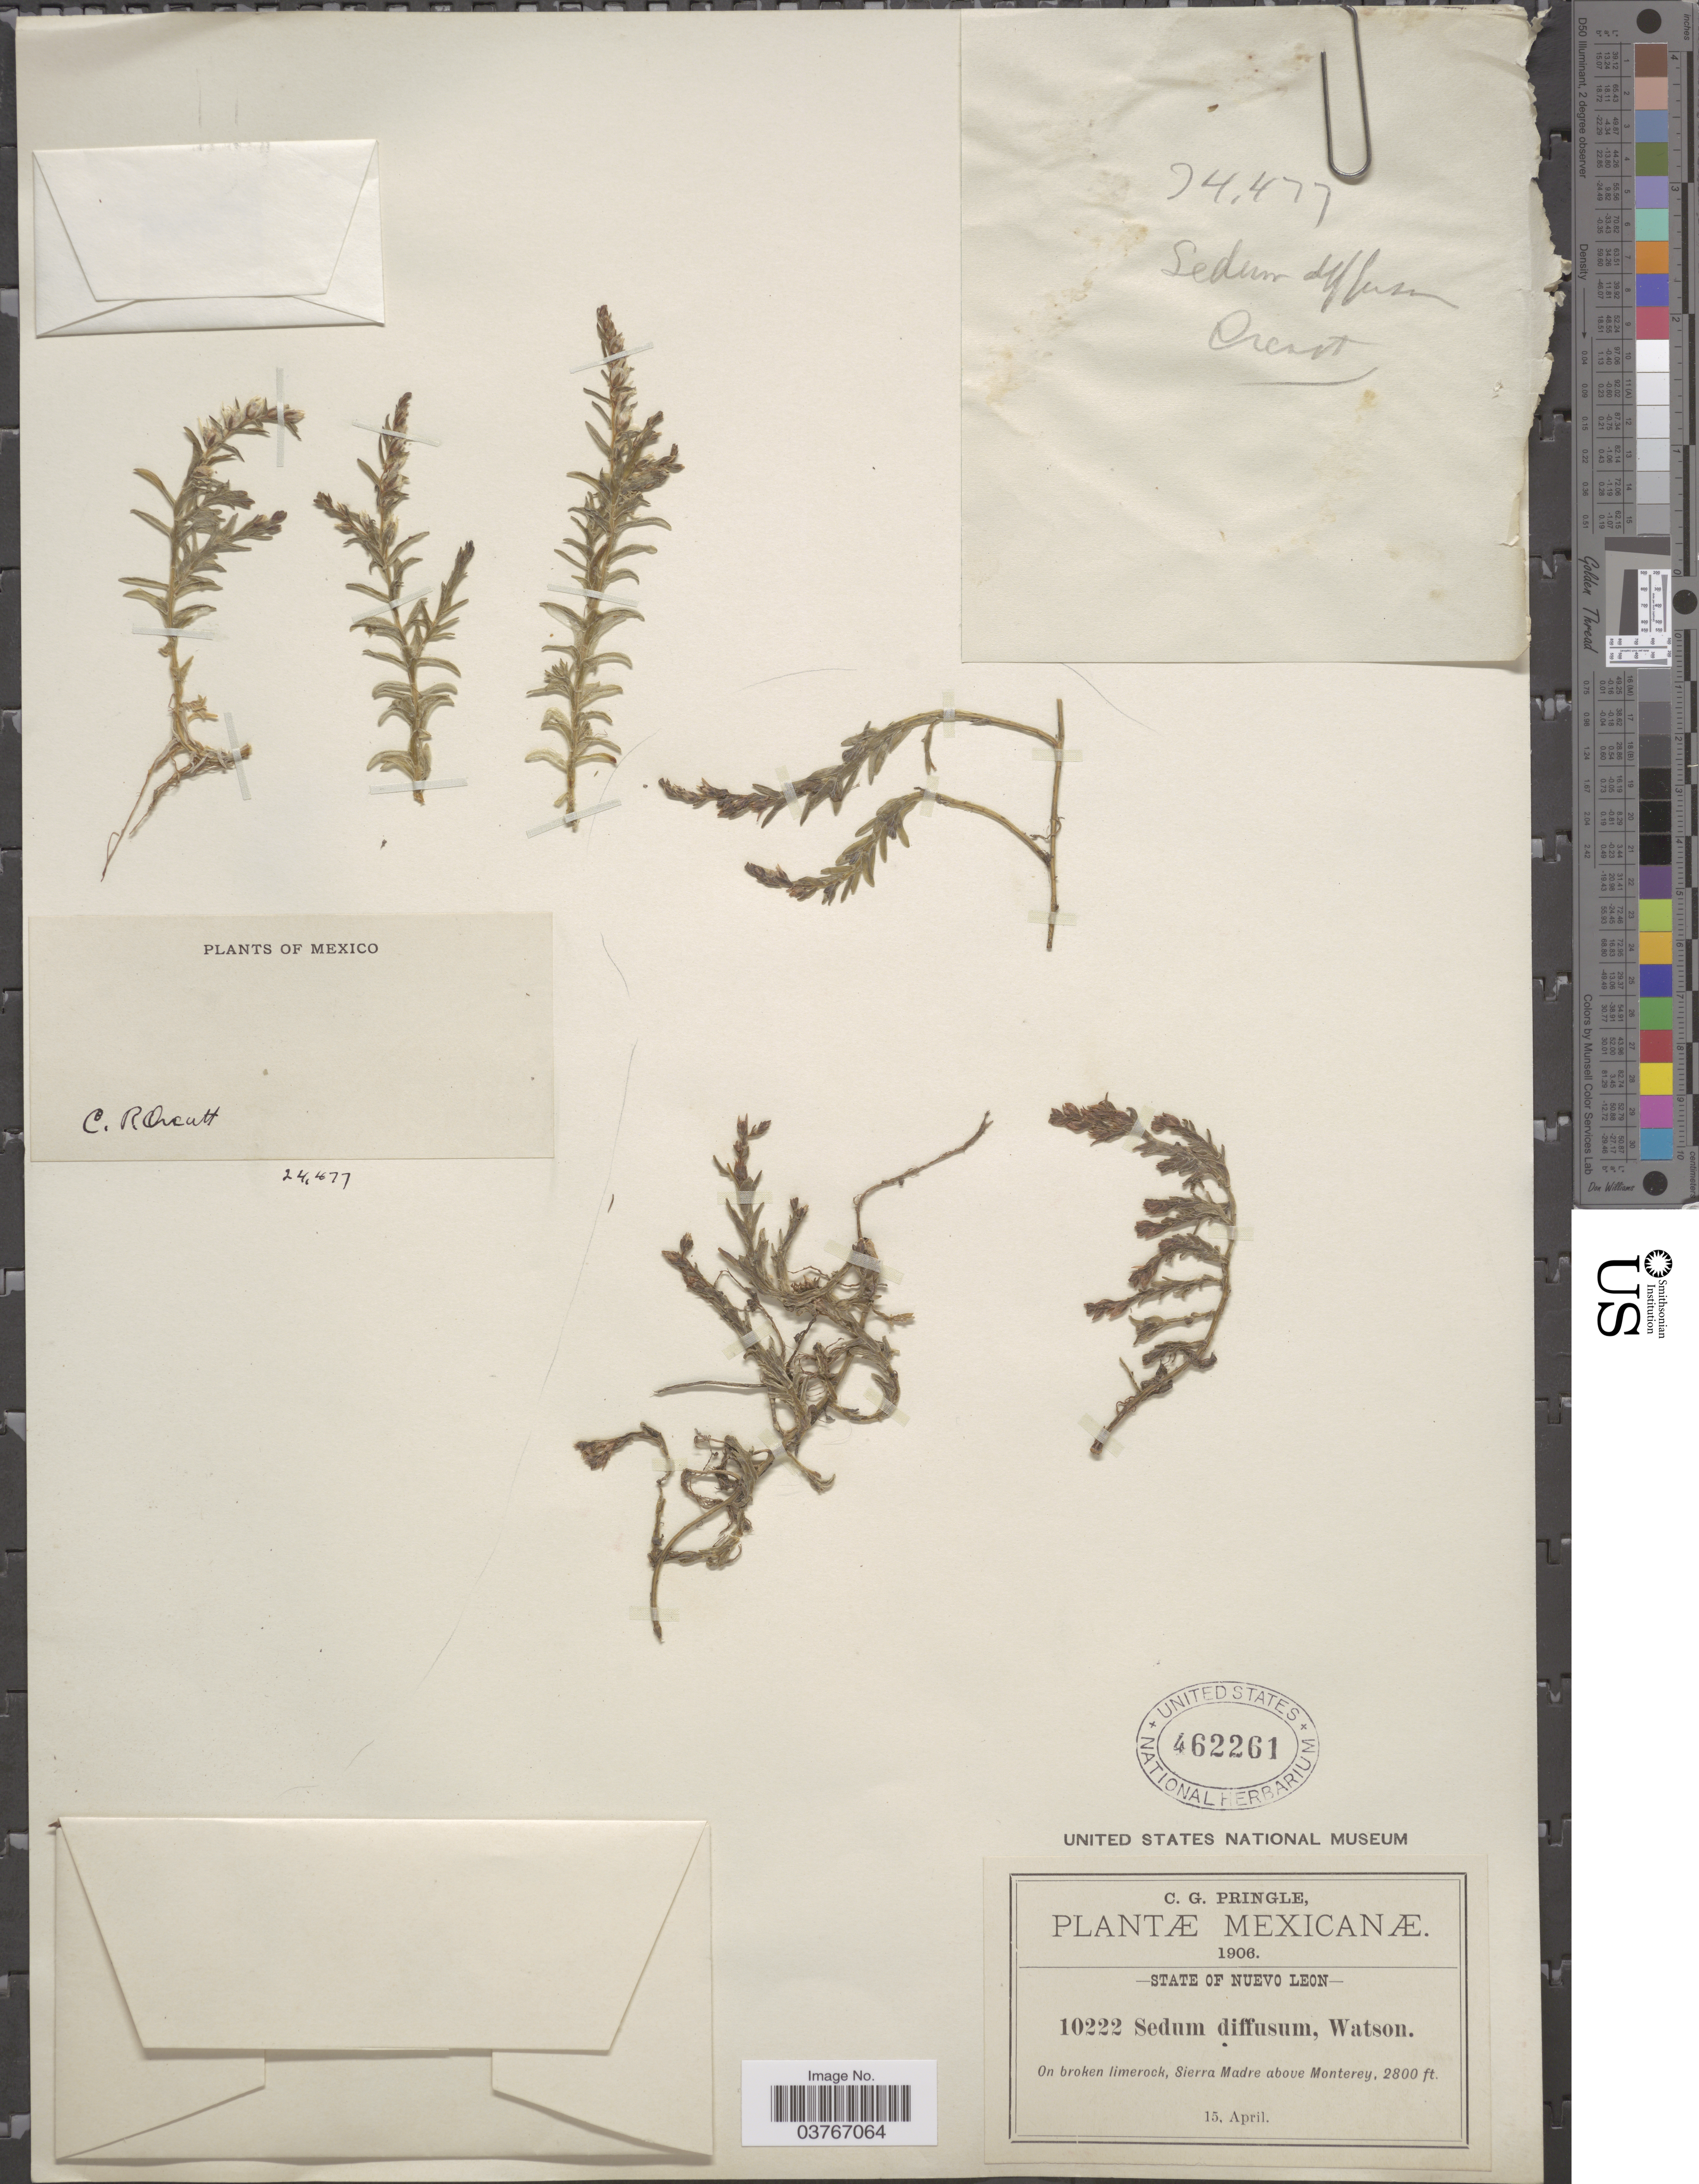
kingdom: Plantae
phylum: Tracheophyta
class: Magnoliopsida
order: Saxifragales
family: Crassulaceae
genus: Sedum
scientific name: Sedum diffusum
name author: S. Watson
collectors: C. G. Pringle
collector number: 10222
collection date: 1906-04-15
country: Mexico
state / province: Nuevo León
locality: On broken limerock, Sierra Madre above Monterey.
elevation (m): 853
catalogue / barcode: US 462261